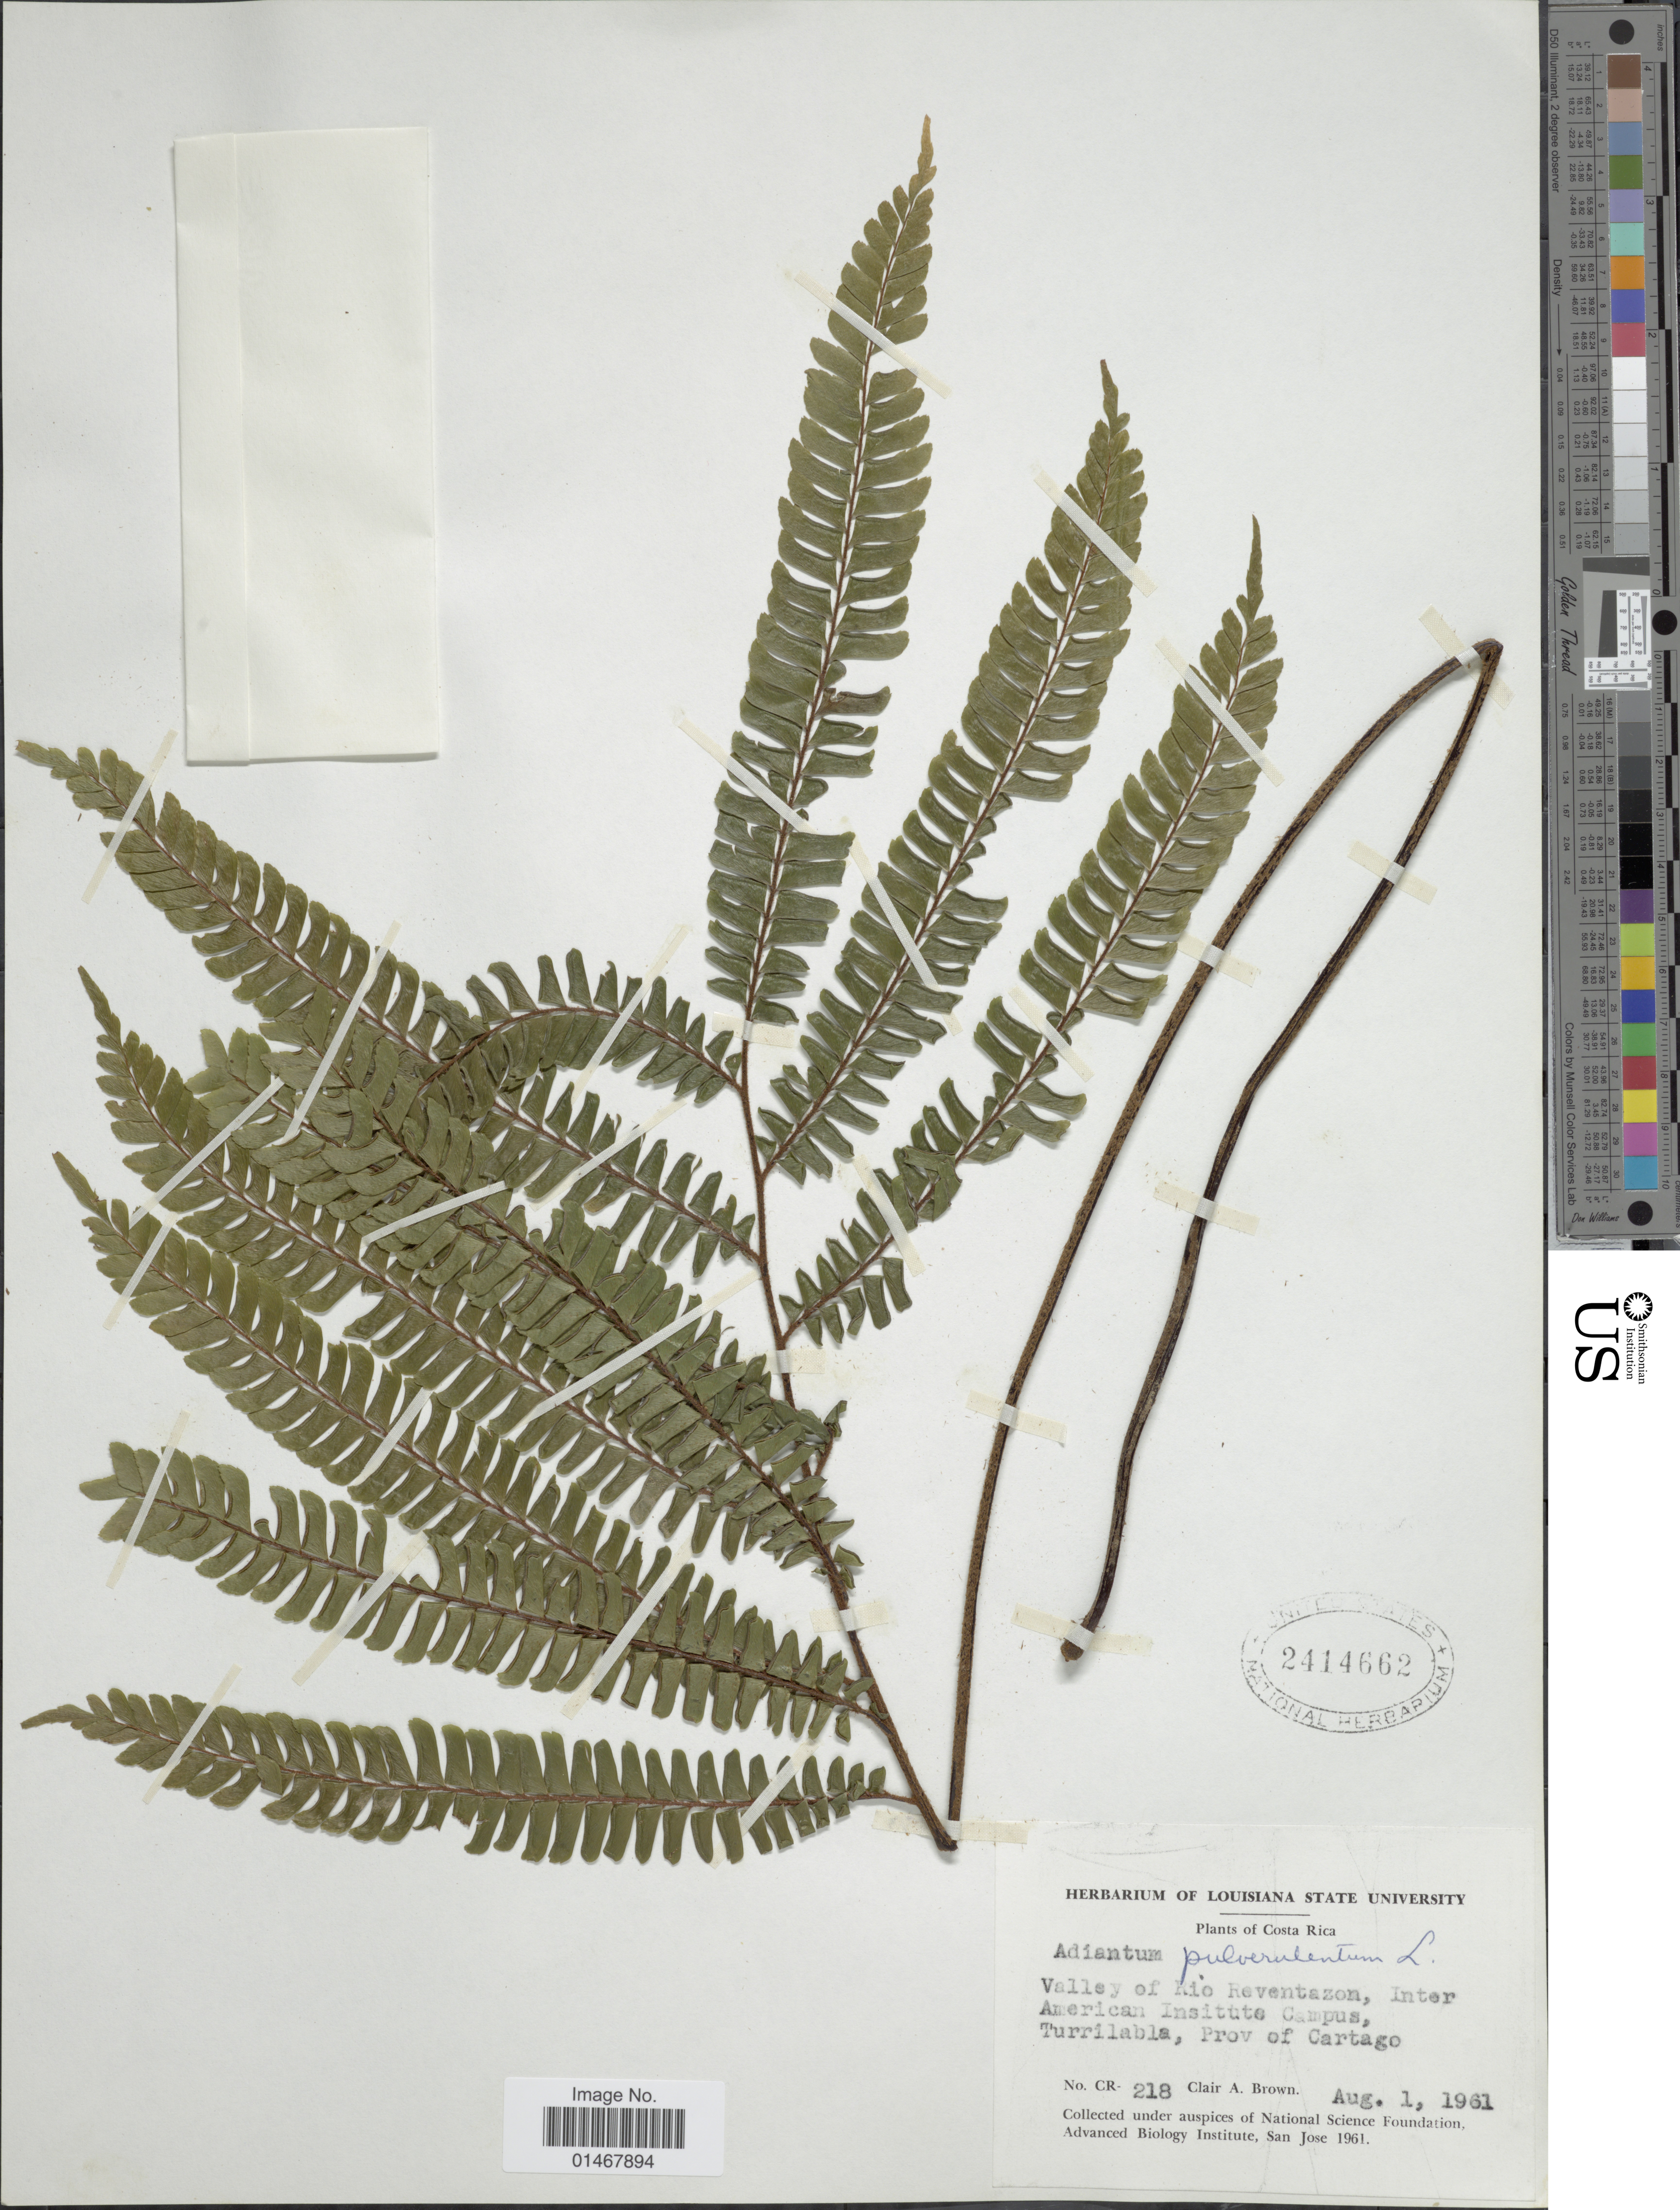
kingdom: Plantae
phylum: Tracheophyta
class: Polypodiopsida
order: Polypodiales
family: Pteridaceae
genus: Adiantum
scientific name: Adiantum pulverulentum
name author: L.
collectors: C. A. Brown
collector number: CR-218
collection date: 1961-08-01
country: Costa Rica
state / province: Cartago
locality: Valley of Rio Reventazon, Inter American Institute Campus, Turrilabla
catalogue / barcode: US 2414662